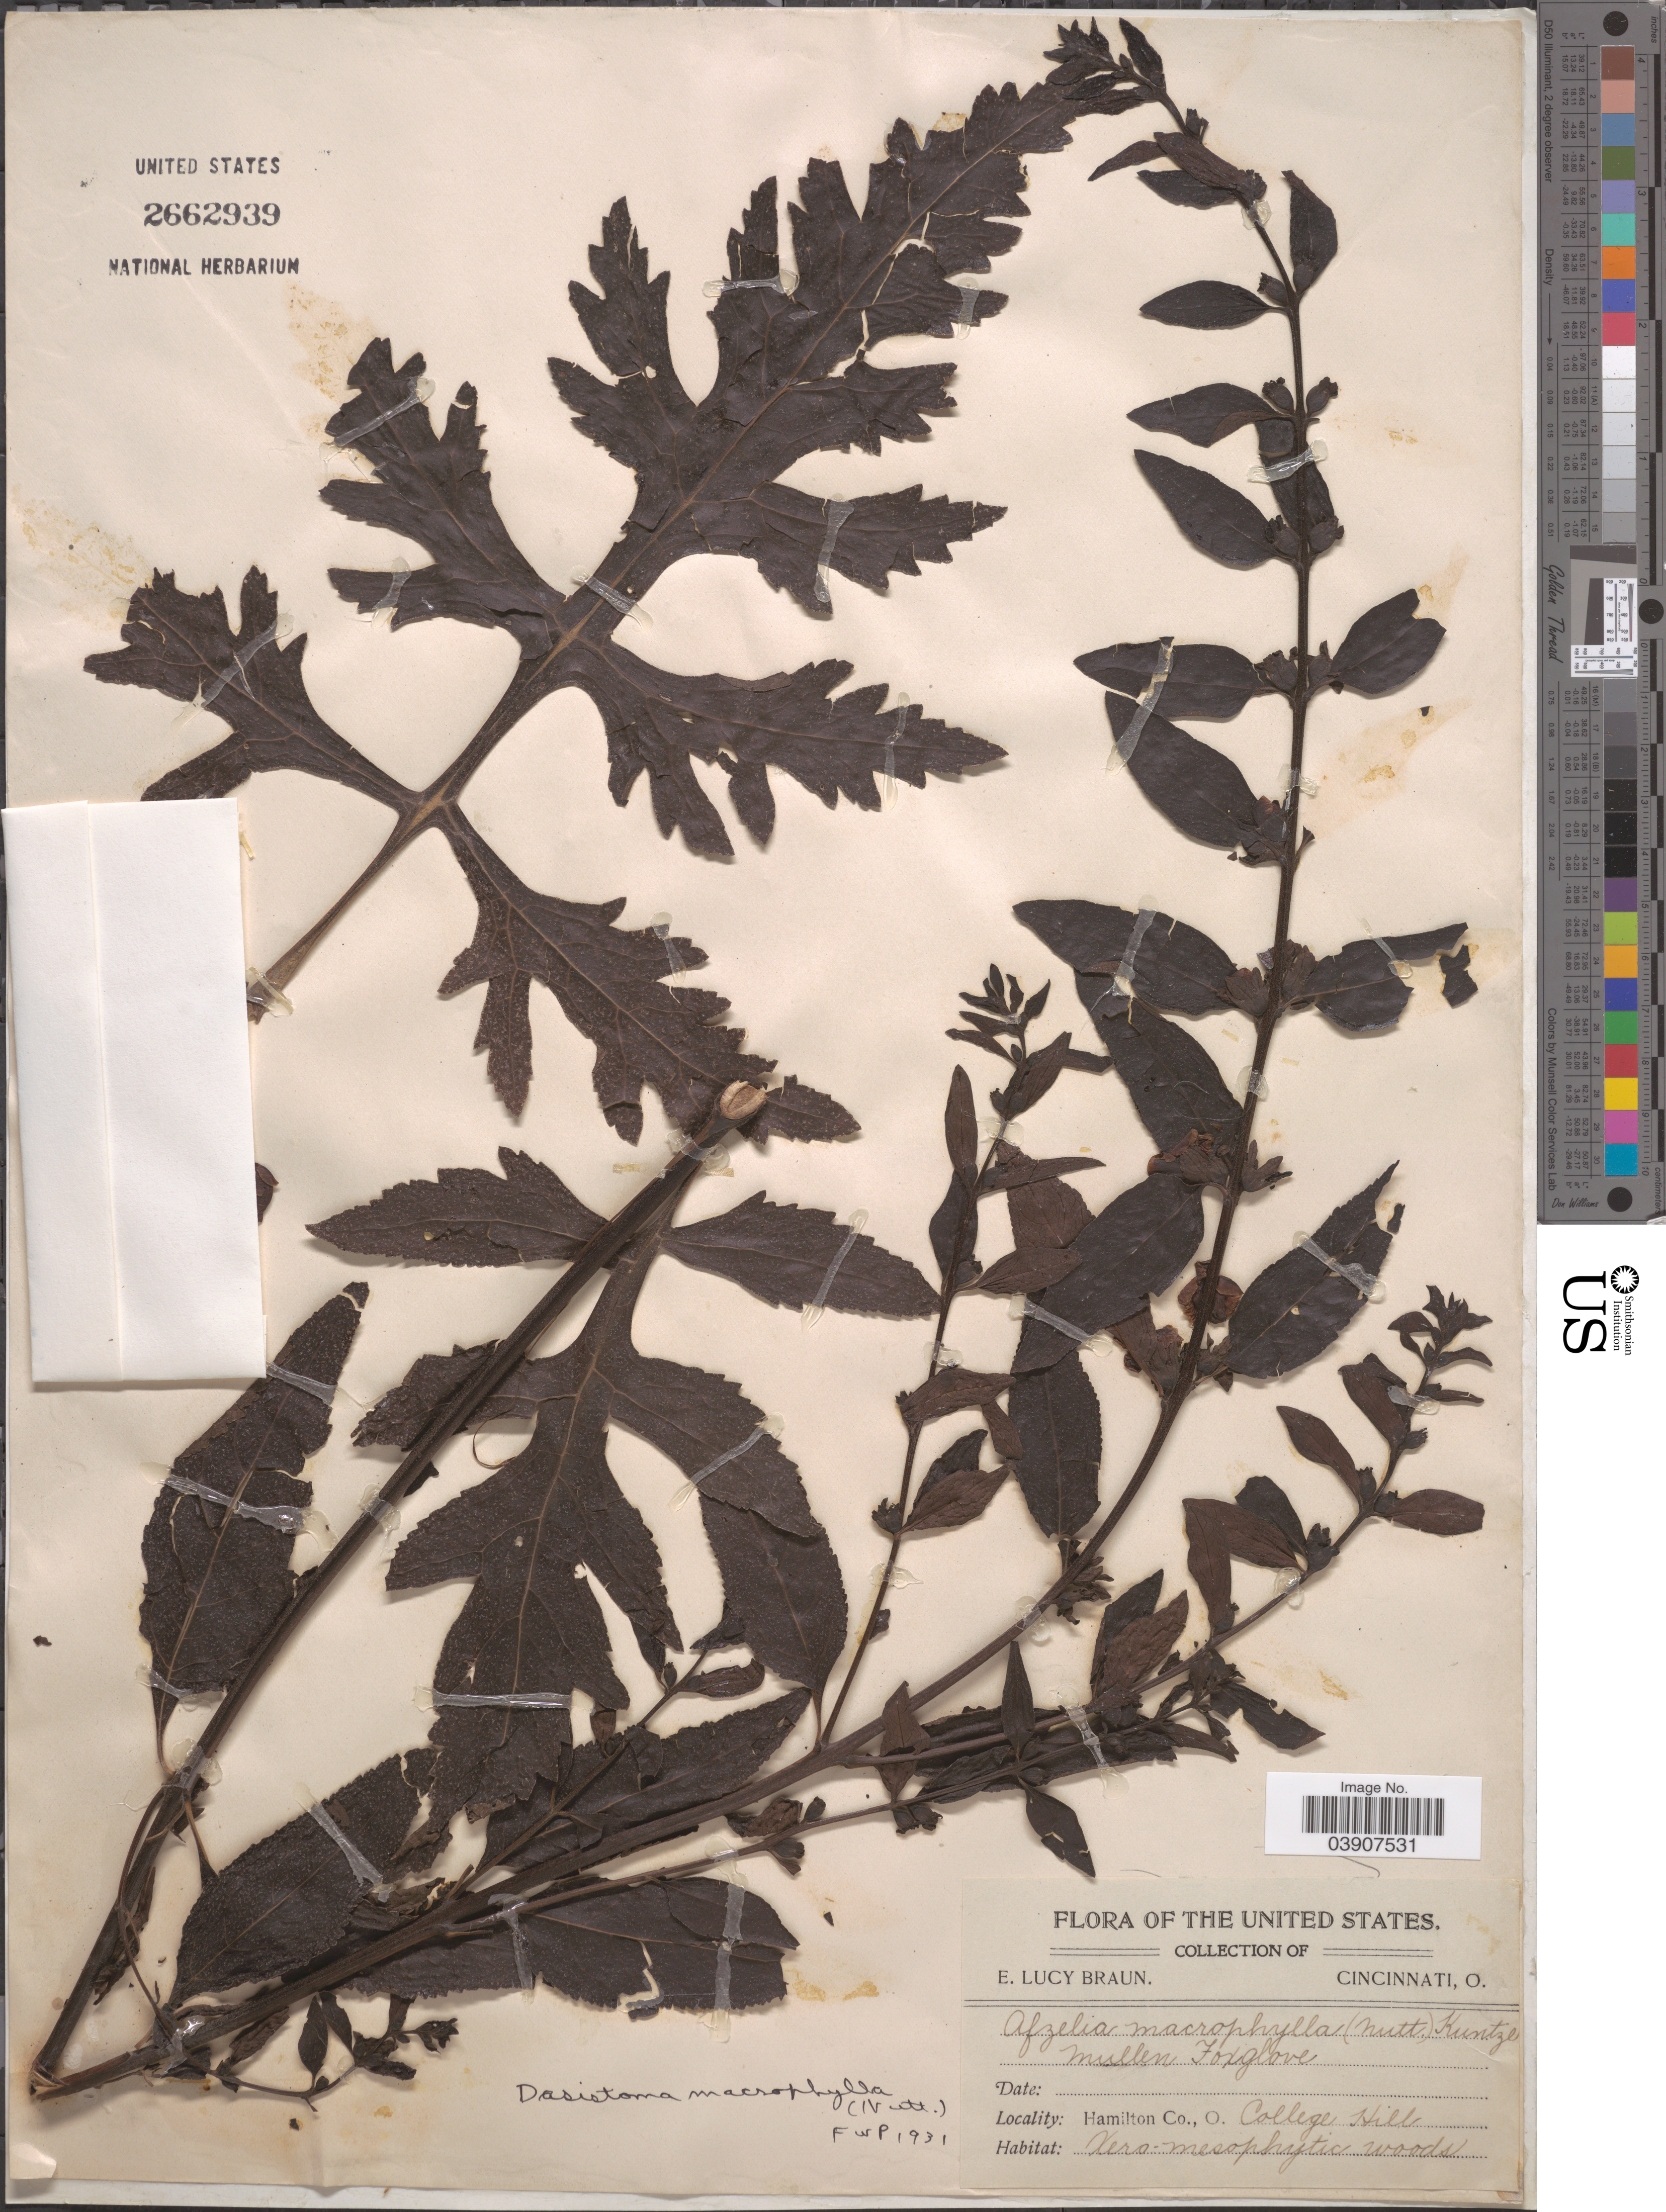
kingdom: Plantae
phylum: Tracheophyta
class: Magnoliopsida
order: Lamiales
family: Orobanchaceae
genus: Dasistoma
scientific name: Dasistoma macrophylla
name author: (Nutt.) Raf.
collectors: E. L. Braun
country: United States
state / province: Ohio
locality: Hamilton Co., College Hill.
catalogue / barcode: US 2662939